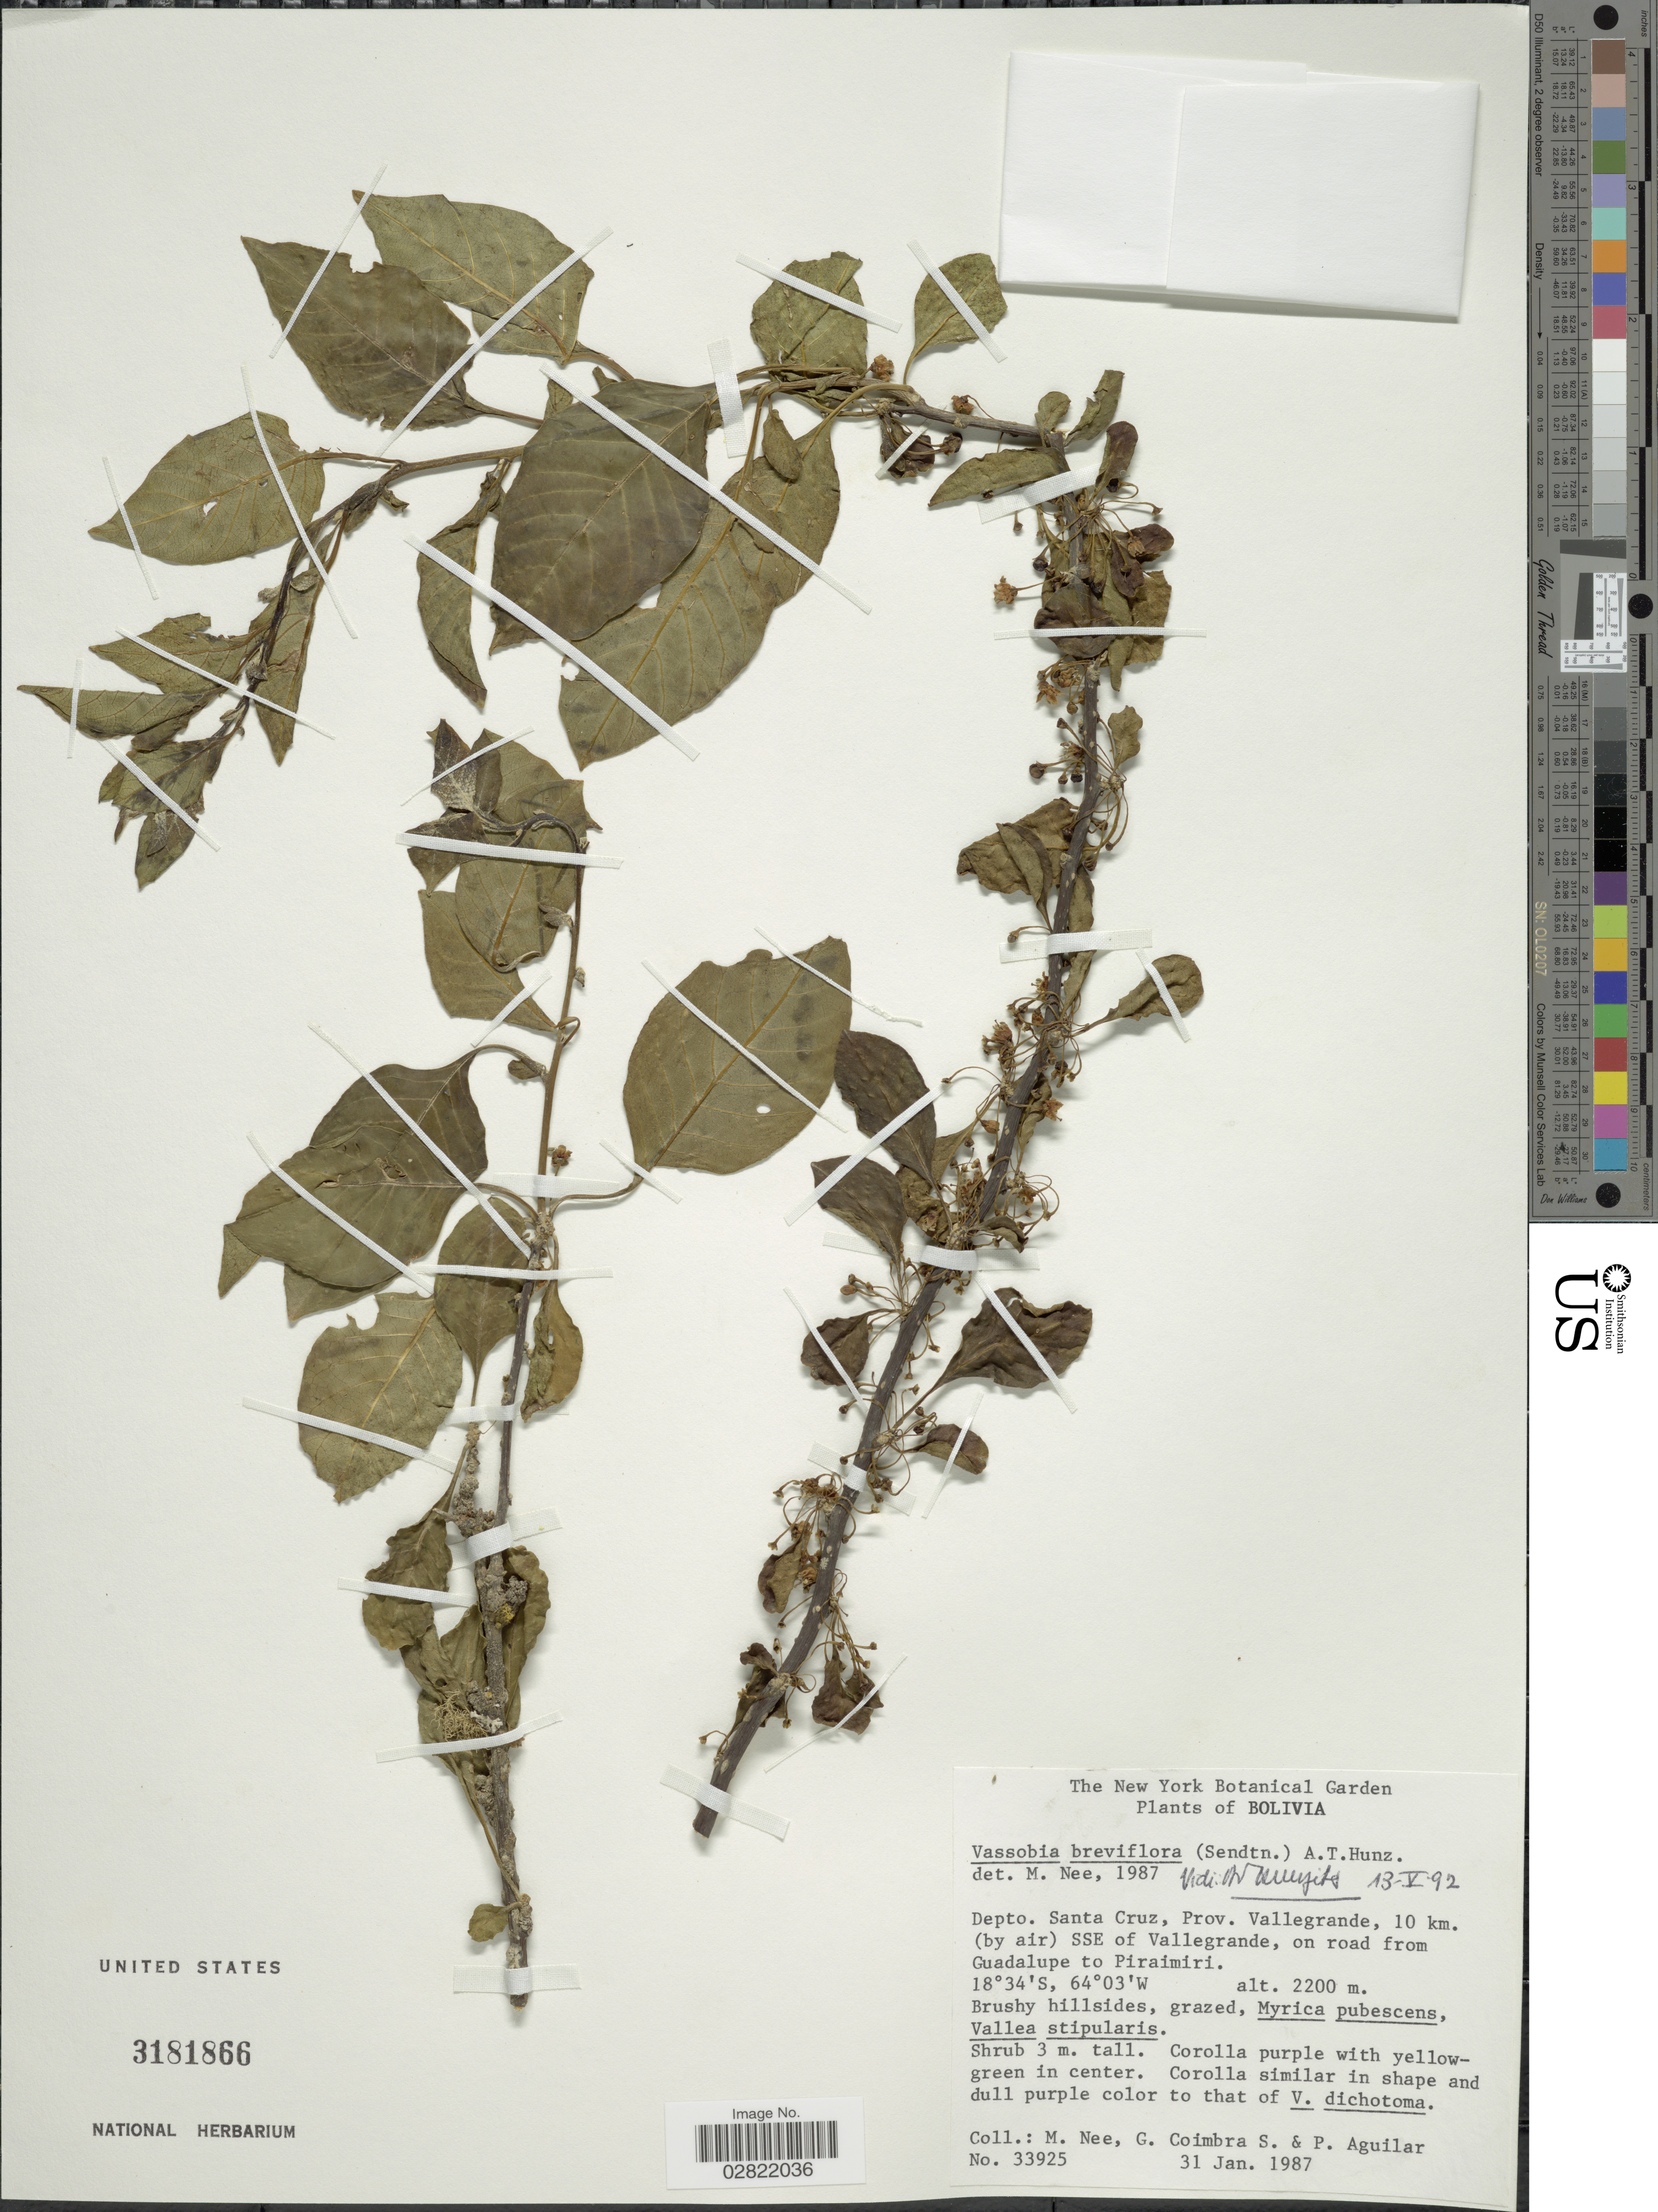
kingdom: Plantae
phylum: Tracheophyta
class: Magnoliopsida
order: Solanales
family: Solanaceae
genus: Vassobia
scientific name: Vassobia breviflora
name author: (Sendt.) Hunz.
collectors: M. Nee, G. Coimbra S. & P. Aguilar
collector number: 33925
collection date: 1987-01-31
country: Bolivia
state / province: Santa Cruz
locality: Depto. Santa Cruz, Prov. Vallegrande, 10 km. (by air) SSE of Vallegrande, on road from Guadalupe to Piraimiri.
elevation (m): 2200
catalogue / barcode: US 3181866